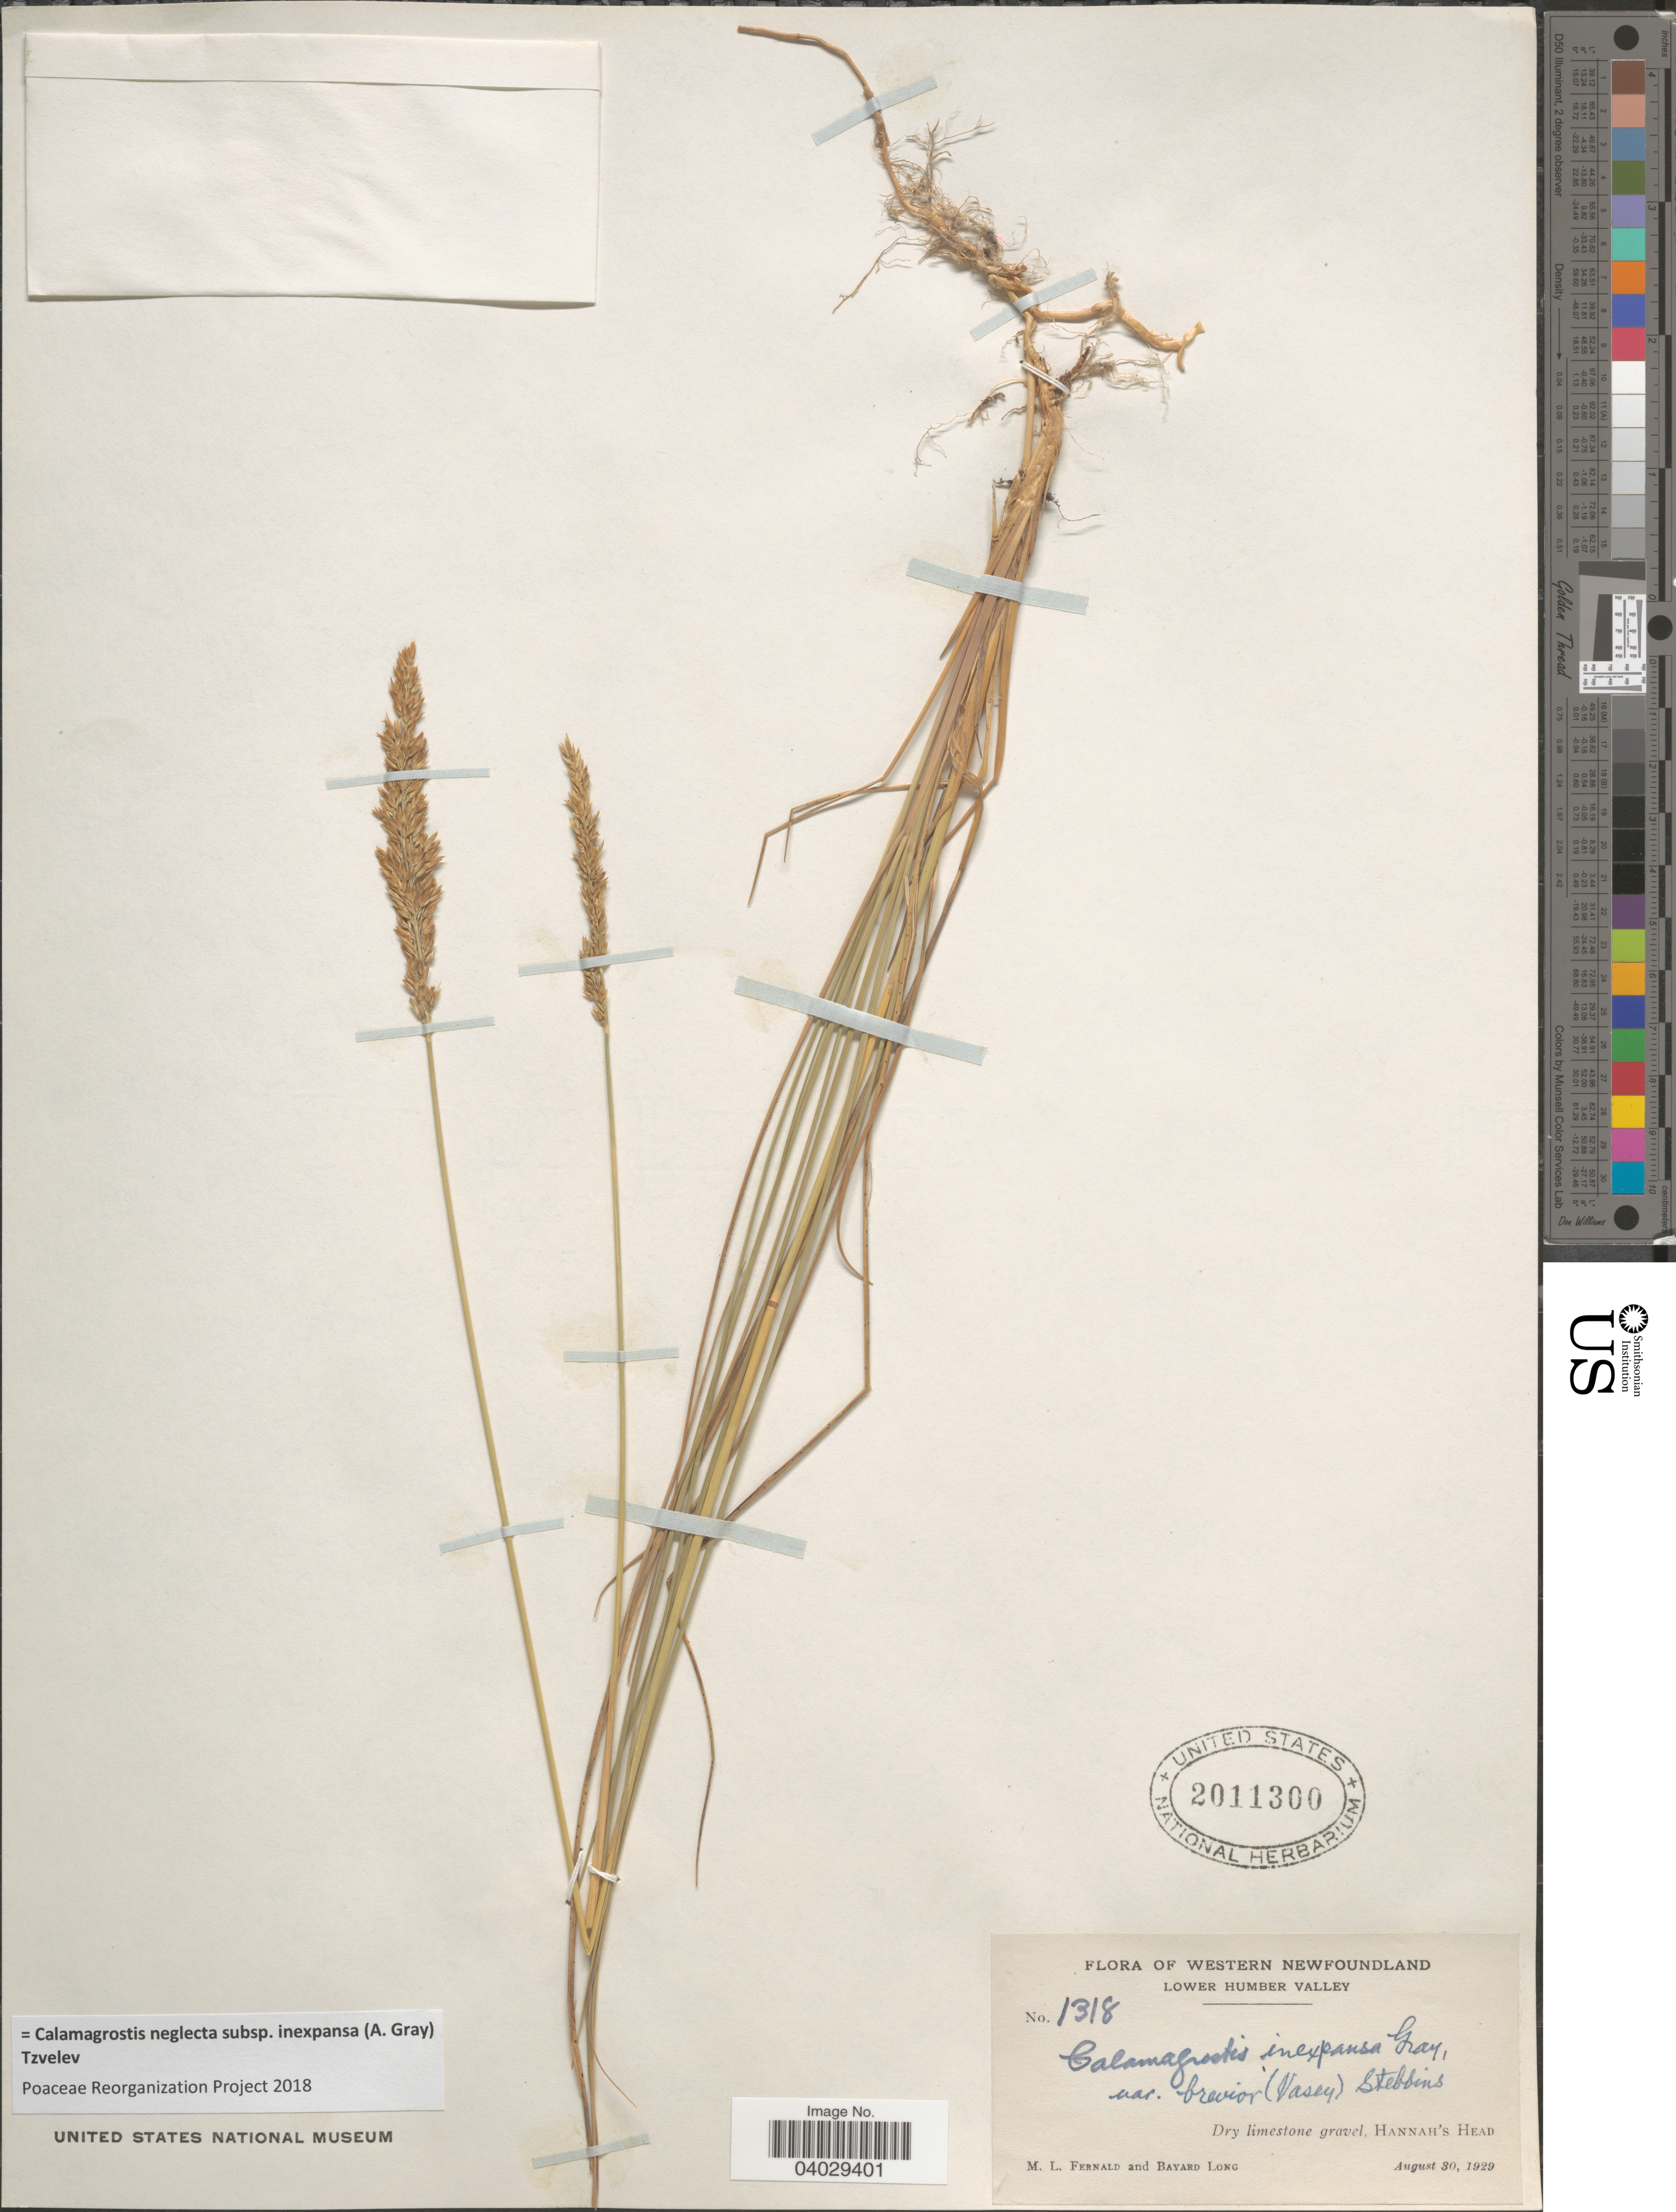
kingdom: Plantae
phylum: Tracheophyta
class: Liliopsida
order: Poales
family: Poaceae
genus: Calamagrostis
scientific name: Calamagrostis neglecta subsp. inexpansa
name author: (A. Gray) Tzvelev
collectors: M. L. Fernald & B. Long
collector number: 1318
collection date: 1929-08-30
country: Canada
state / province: Newfoundland and Labrador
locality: Western Newfoundland. Lower Humber Valley. Dry limestone gravel, Hannah's Head.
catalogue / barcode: US 2011300